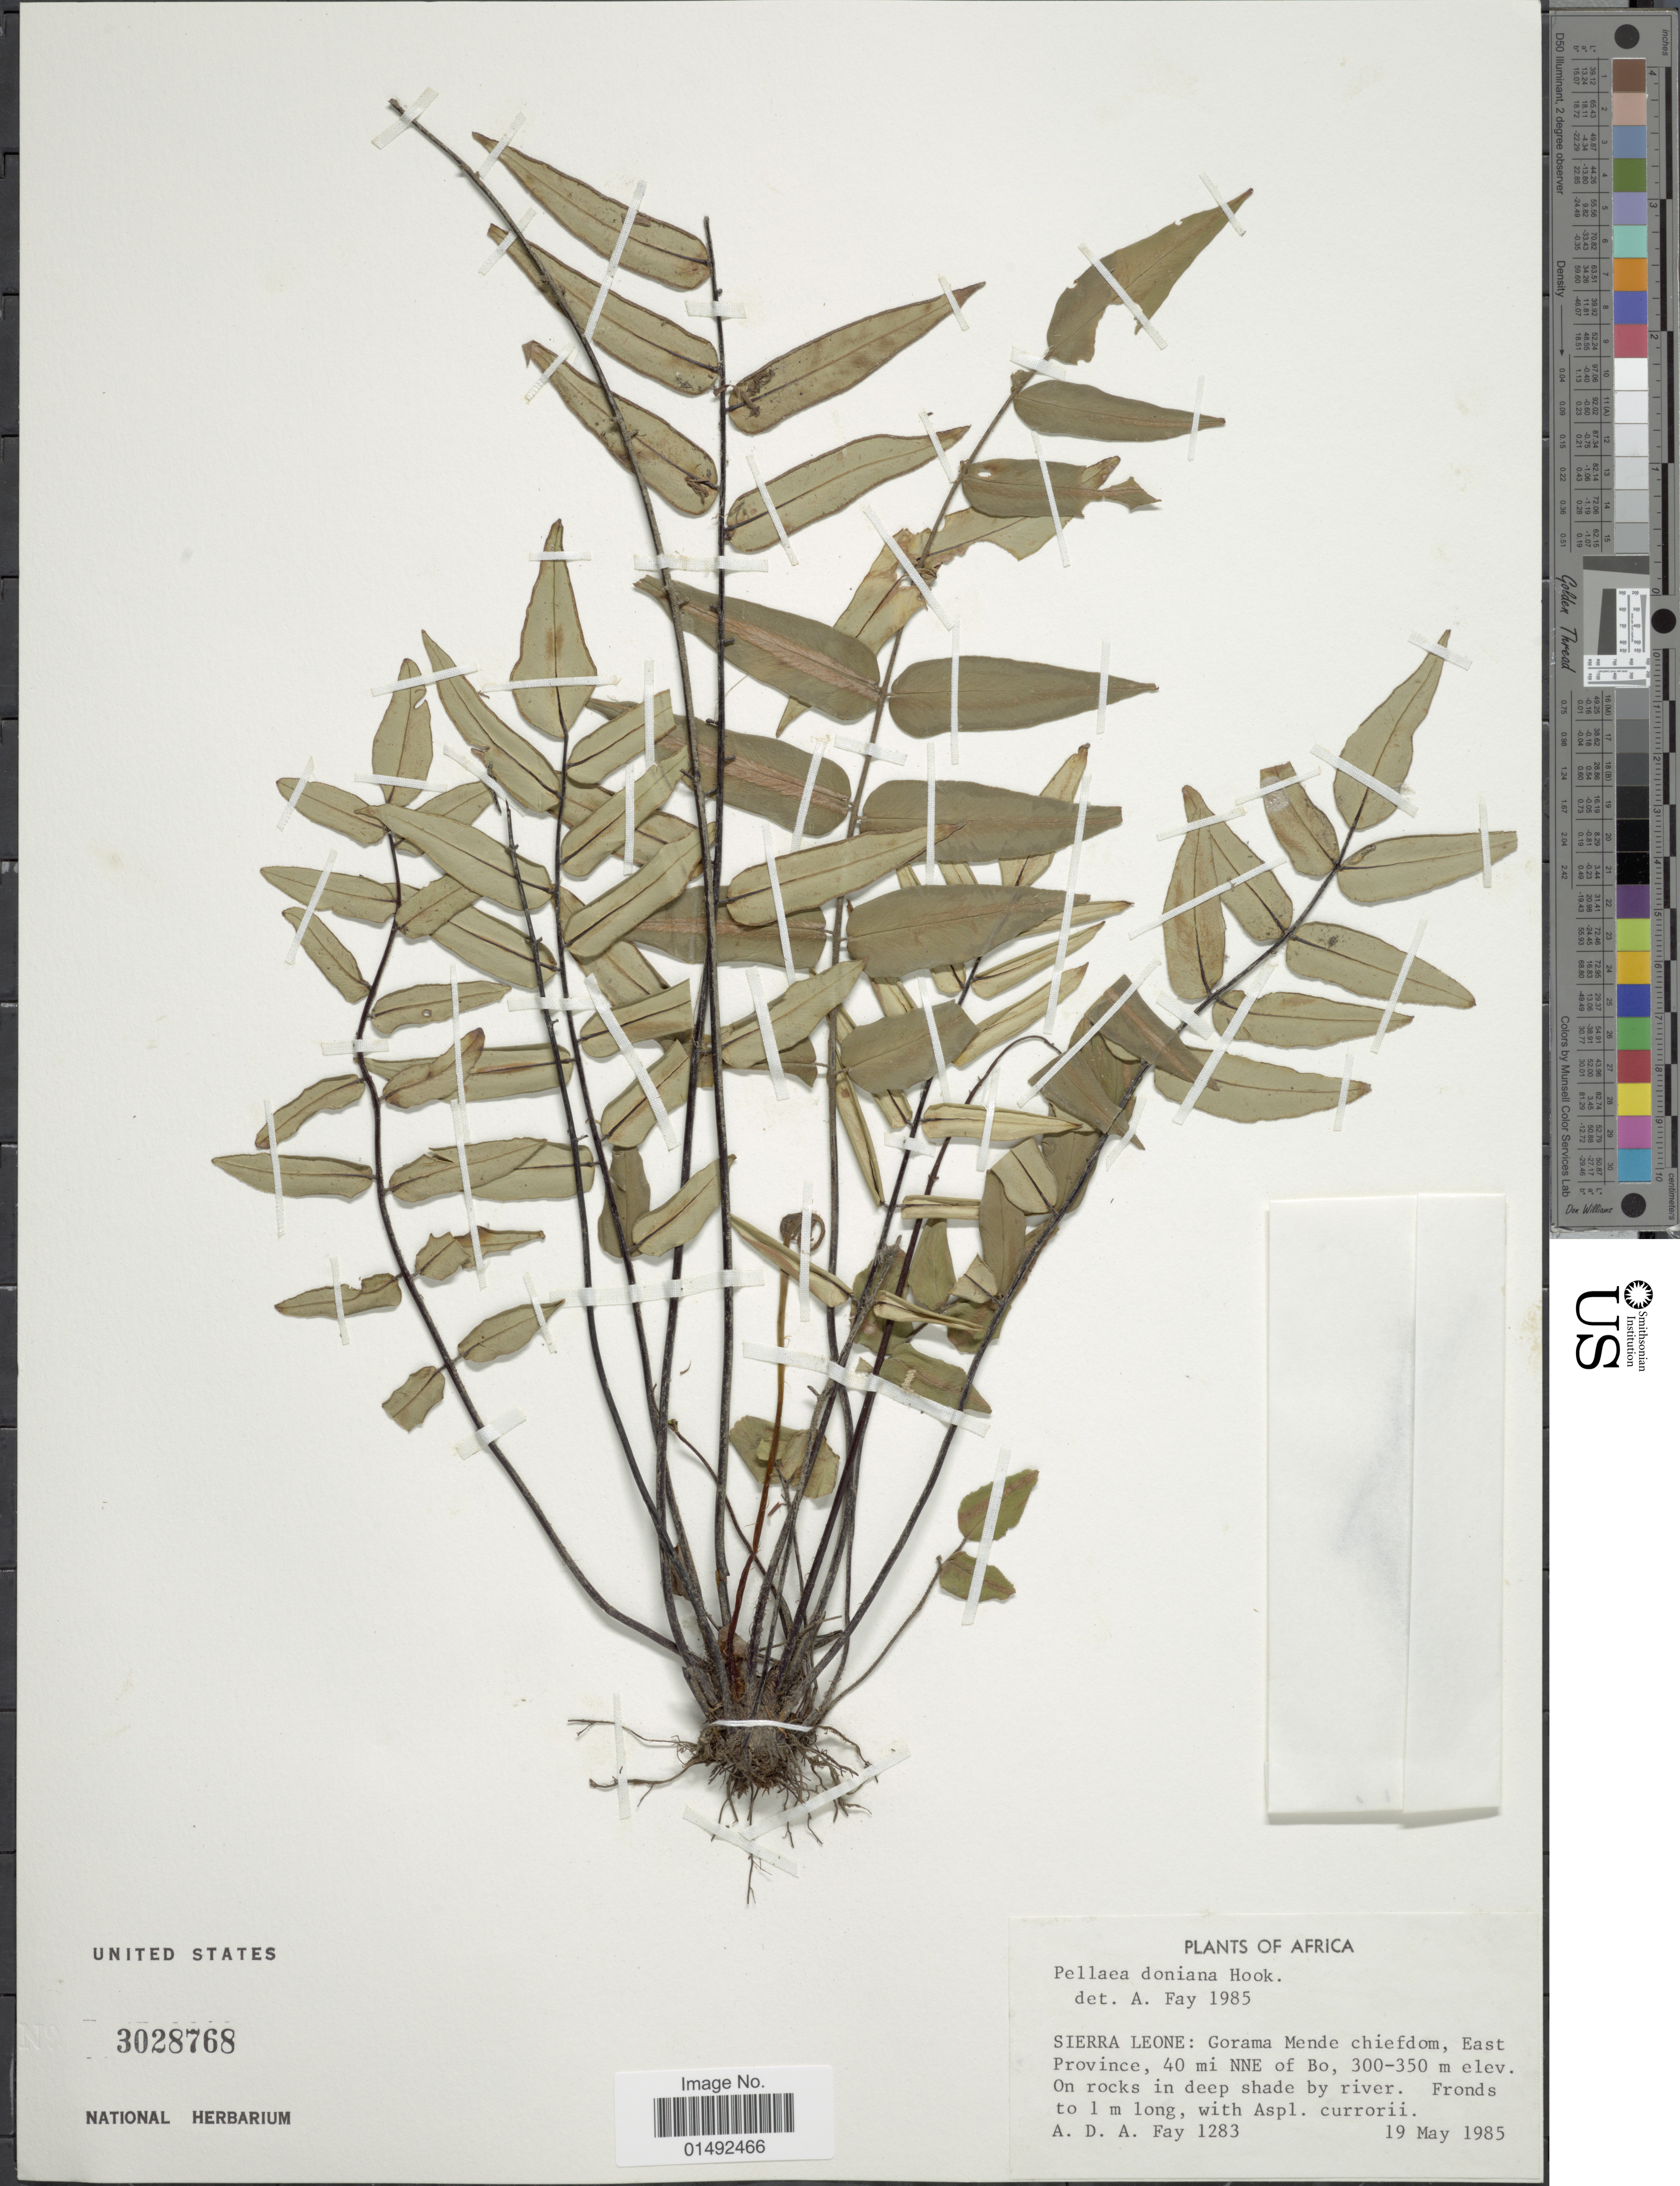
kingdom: Plantae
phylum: Tracheophyta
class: Polypodiopsida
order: Polypodiales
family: Pteridaceae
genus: Pellaea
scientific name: Pellaea doniana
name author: Hook.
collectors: A. Fay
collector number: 1283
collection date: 1985-05-19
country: Sierra Leone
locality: Africa, Gorama Mende chiefdom, East Province, 40 mi. NNE of Bo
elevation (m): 300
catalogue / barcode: US 3028768